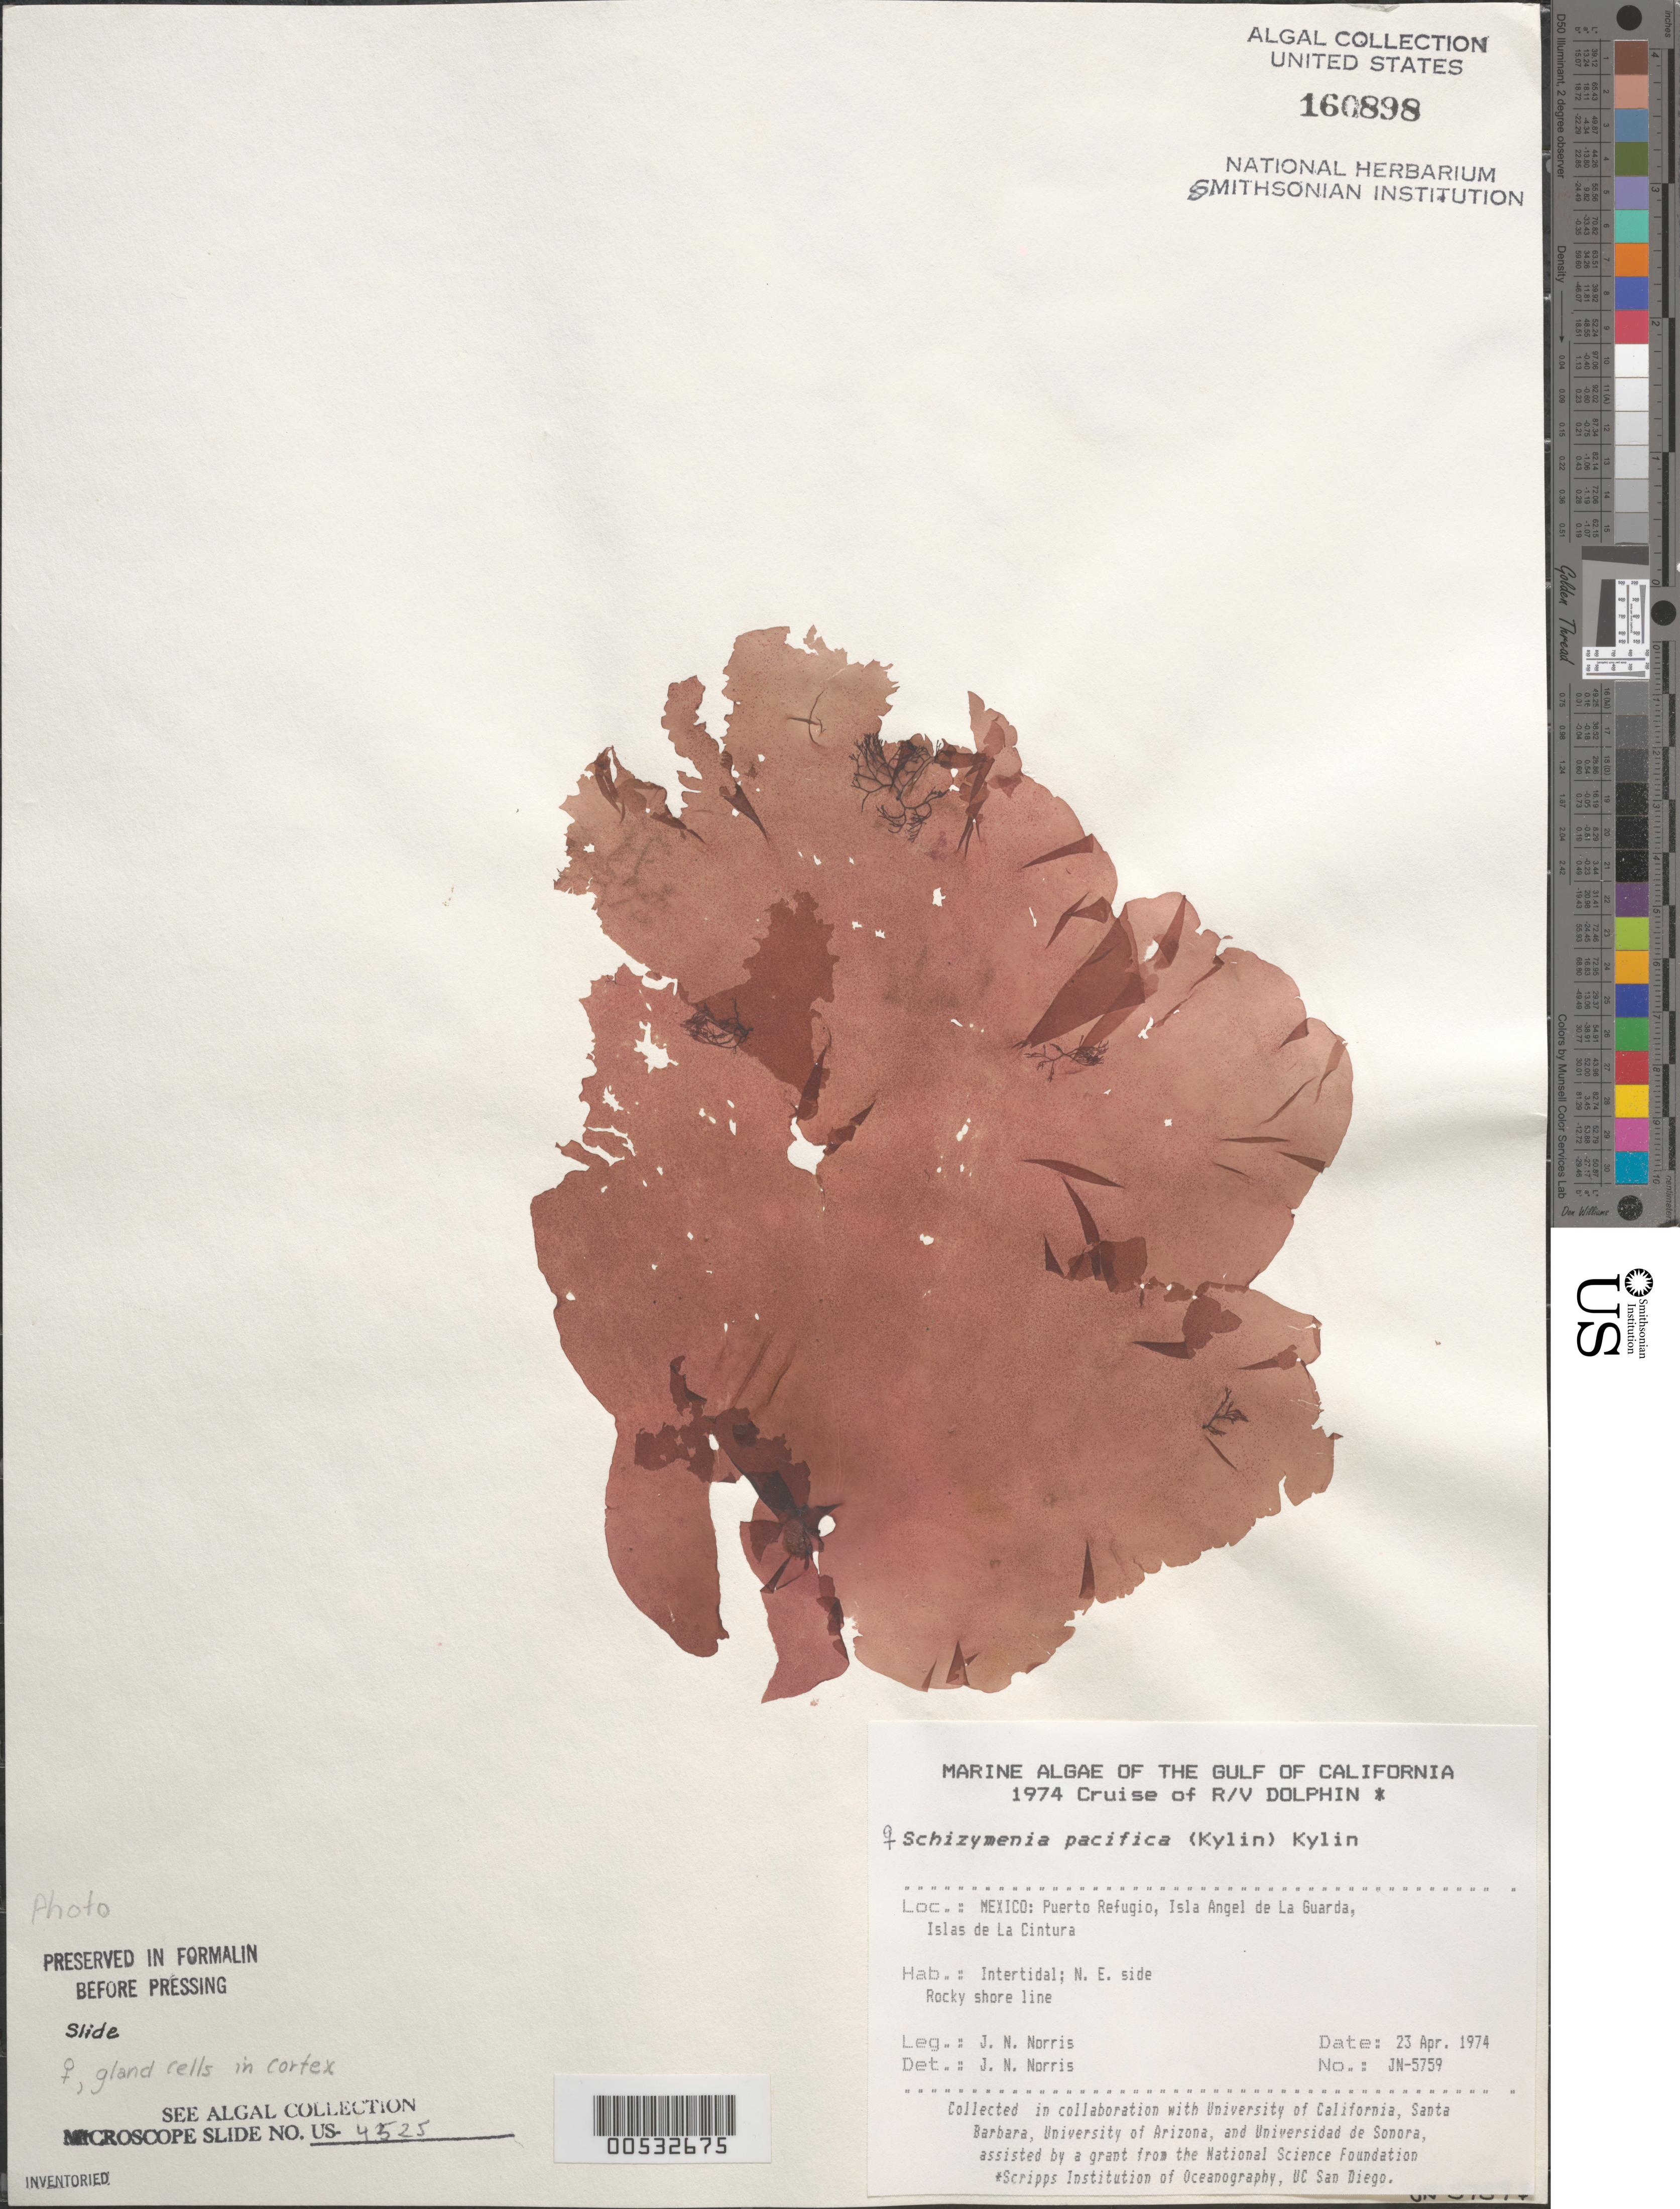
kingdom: Plantae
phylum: Rhodophyta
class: Florideophyceae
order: Nemastomatales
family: Schizymeniaceae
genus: Schizymenia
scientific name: Schizymenia pacifica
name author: (Kylin) Kylin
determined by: Norris, James N.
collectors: J. N. Norris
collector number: JN-5759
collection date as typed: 23 Apr 1974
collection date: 1974-04-23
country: Mexico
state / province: Baja California Norte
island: Isla Angel de la Guarda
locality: Puerto Refugio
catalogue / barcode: US 160898